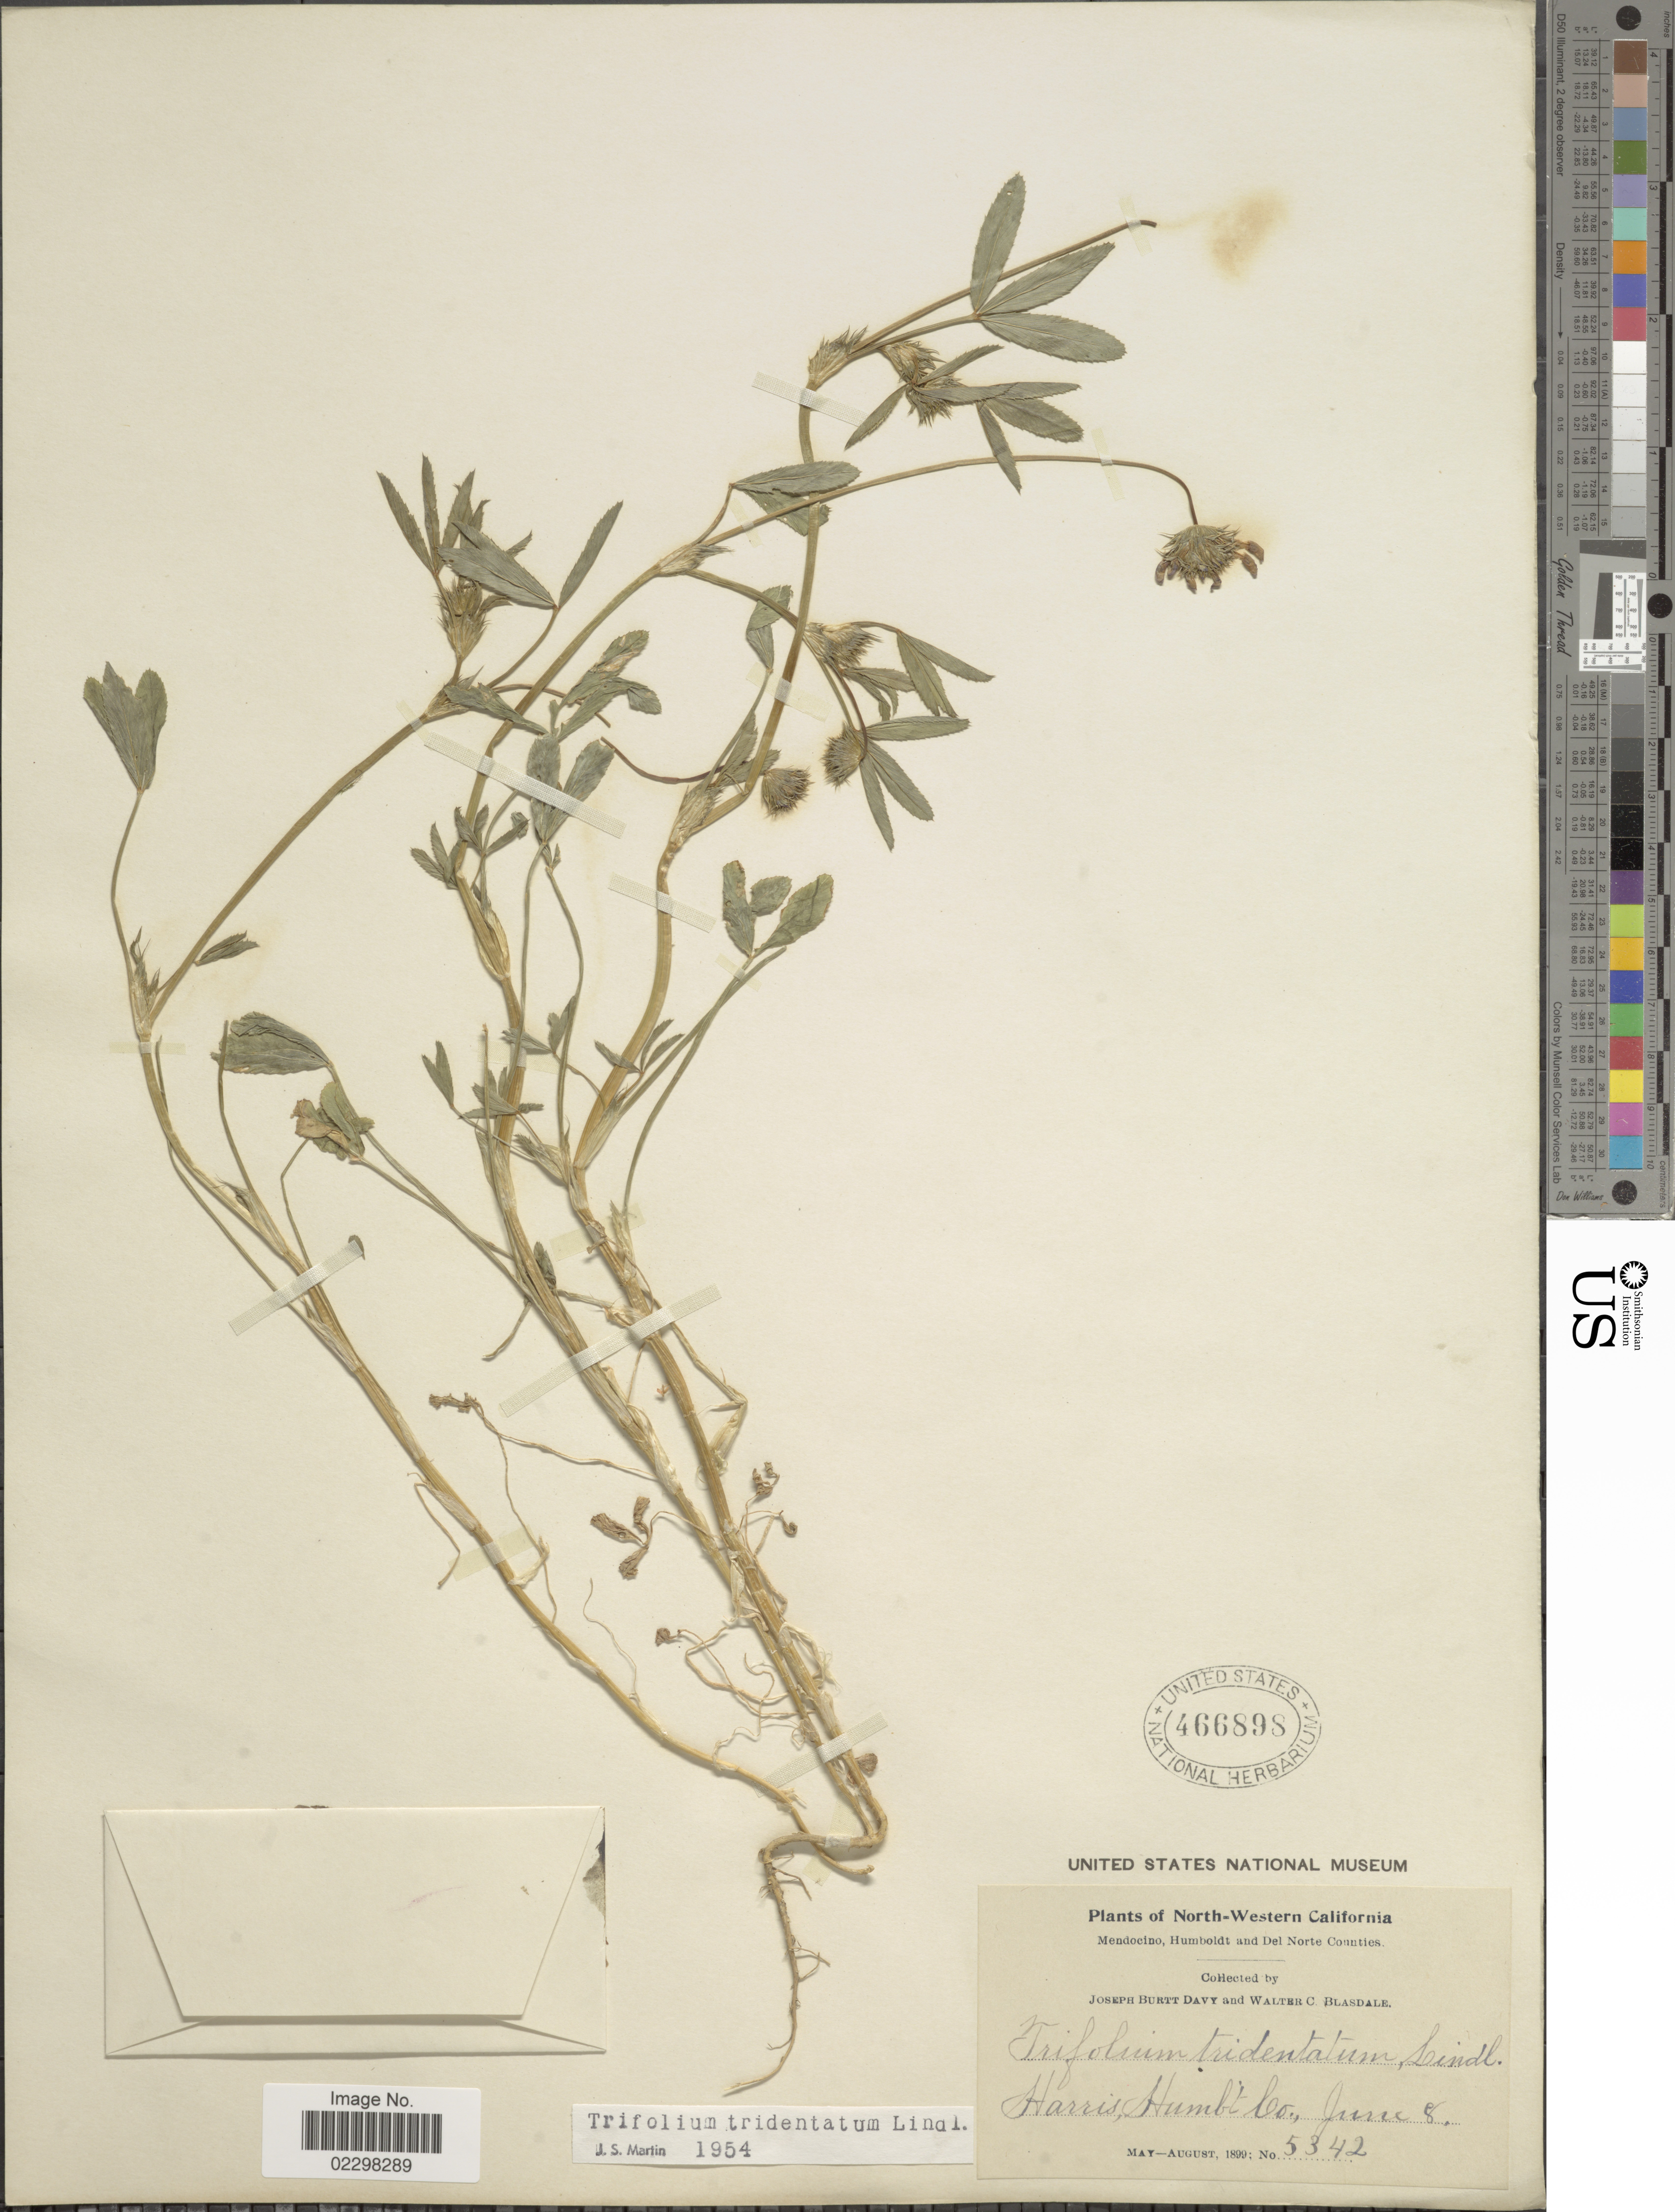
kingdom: Plantae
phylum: Tracheophyta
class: Magnoliopsida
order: Fabales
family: Fabaceae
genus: Trifolium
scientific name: Trifolium tridentatum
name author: Lindl.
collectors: J. Burtt Davy & W. Bladsdale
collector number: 5342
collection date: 1899-06-08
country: United States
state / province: California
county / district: Mendocino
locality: North-Western California. Harris, Humb Co. Mendocino, Humboldt and Del Norte Counties.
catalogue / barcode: US 466898